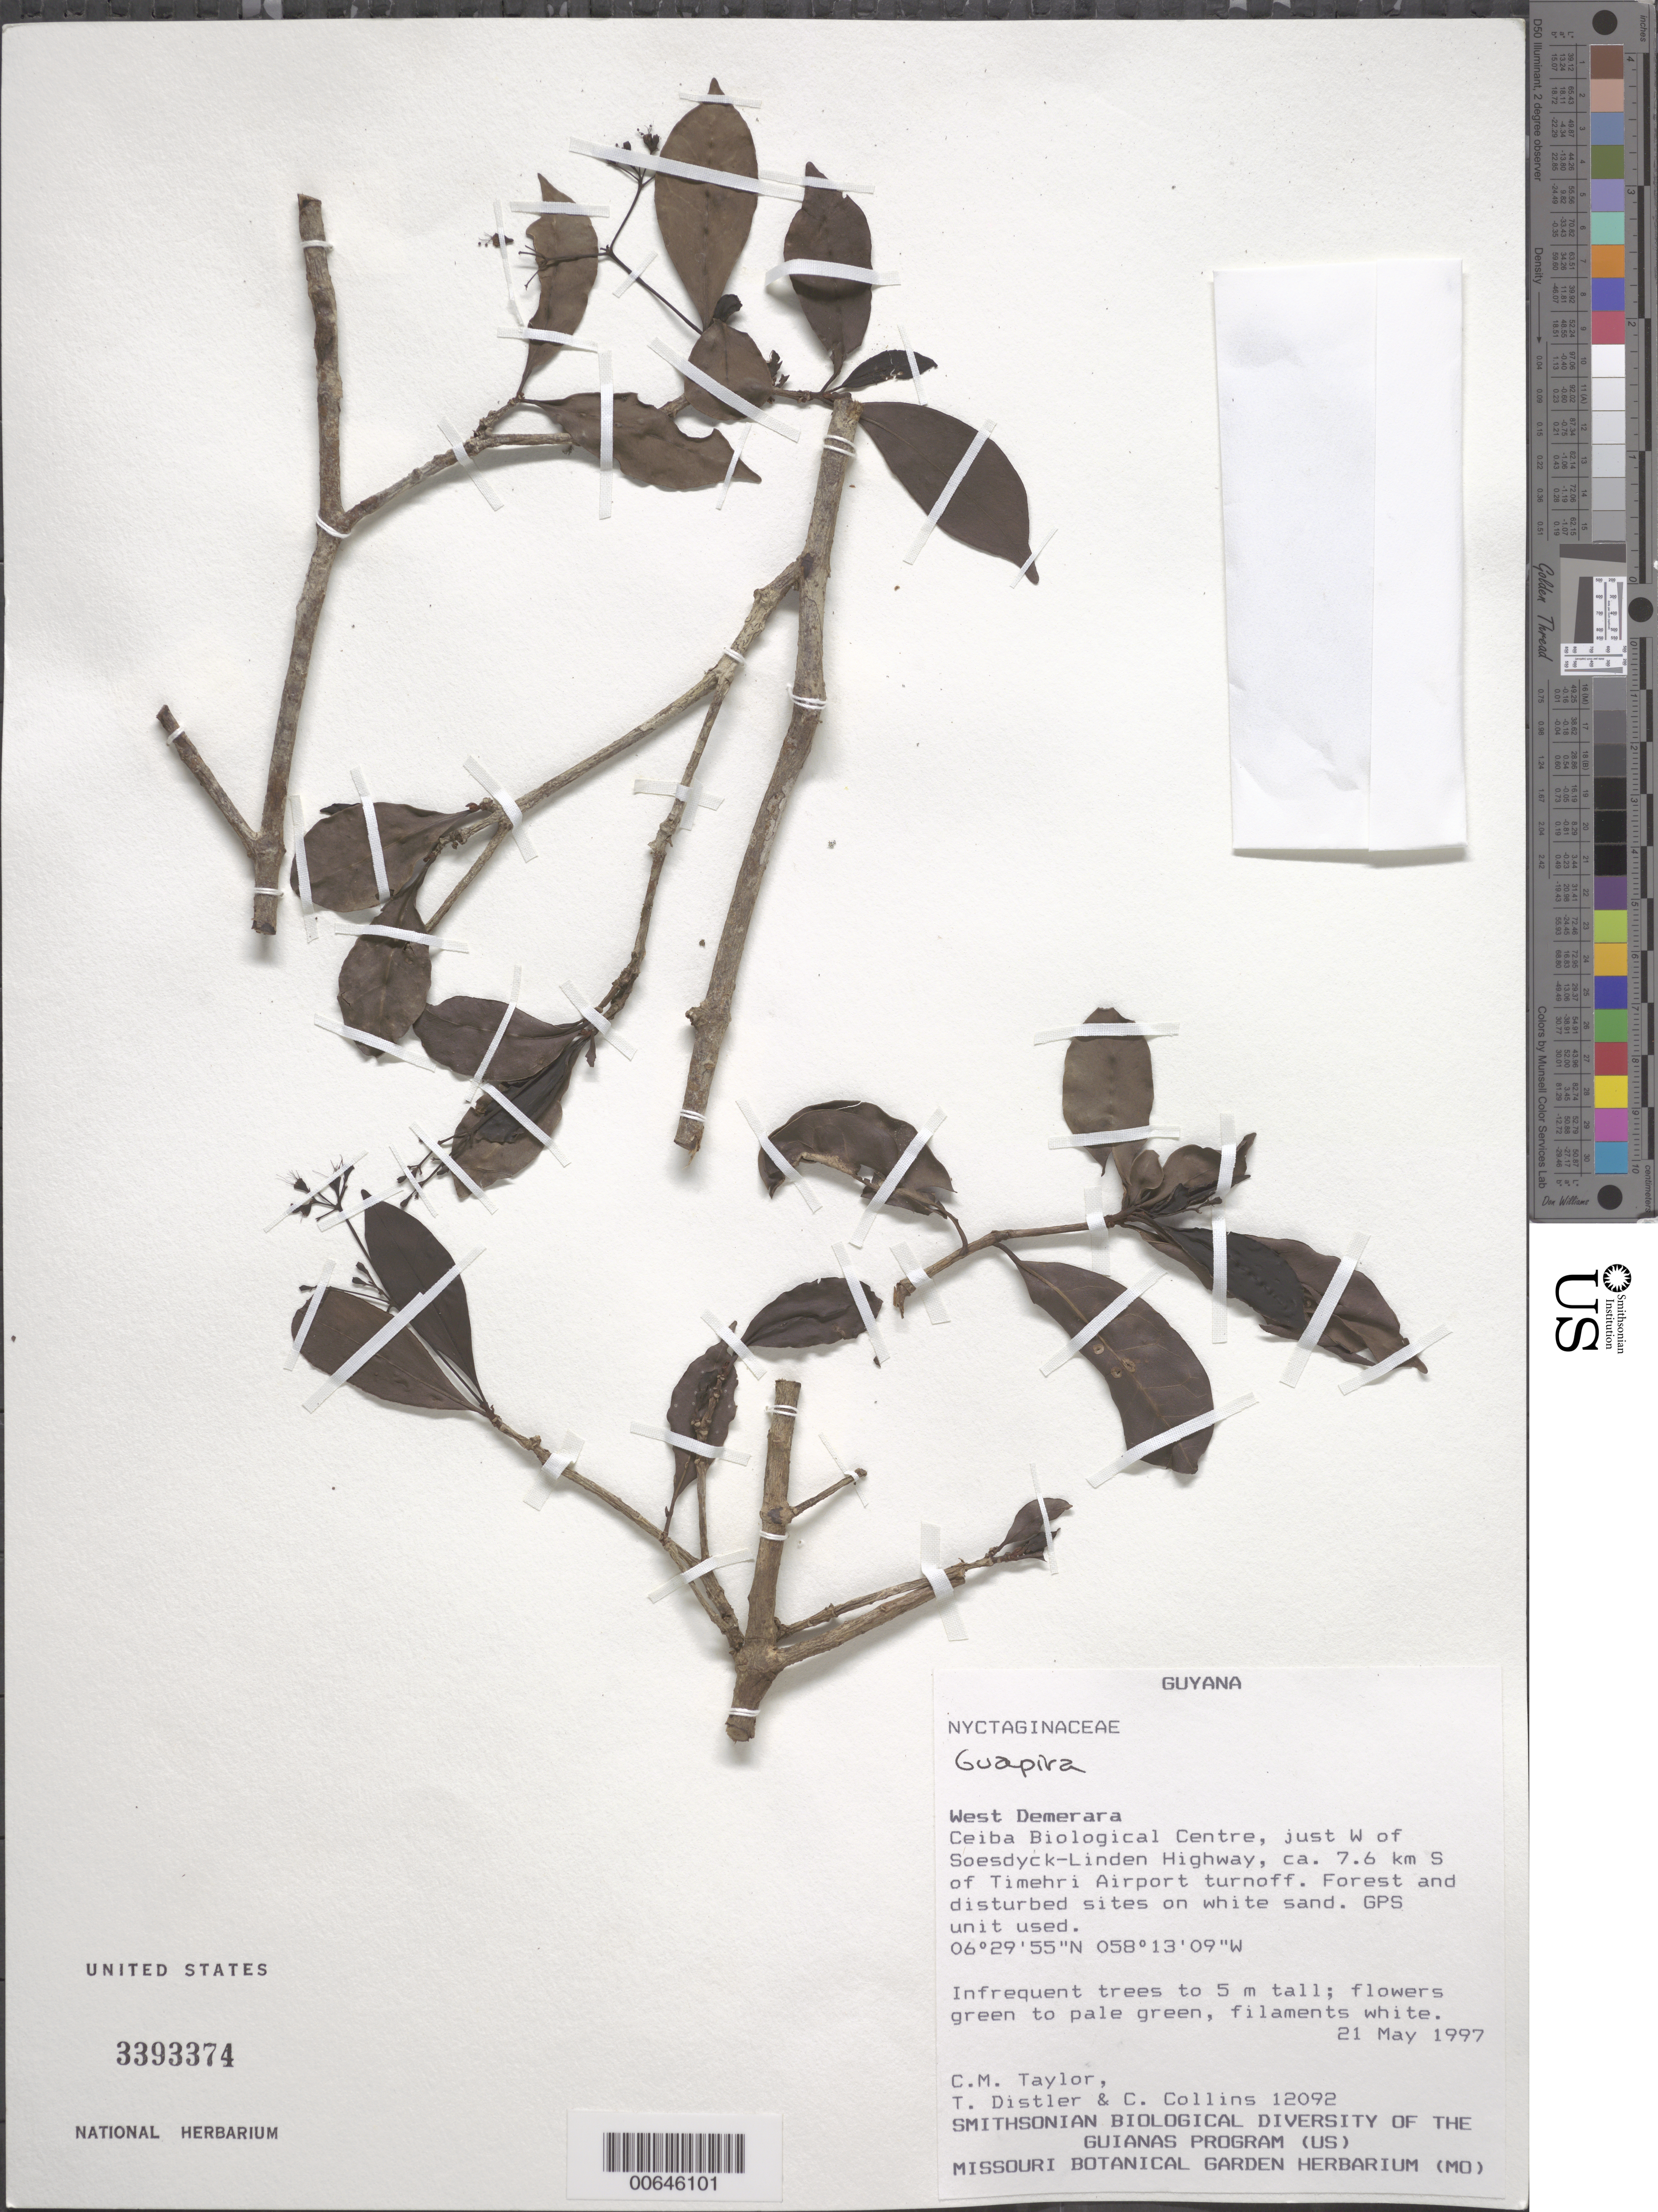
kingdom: Plantae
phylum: Tracheophyta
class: Magnoliopsida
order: Caryophyllales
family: Nyctaginaceae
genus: Guapira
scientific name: Guapira sp.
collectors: C. M. Taylor, T. Distler & C. Collins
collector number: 12092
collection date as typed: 21 May 1997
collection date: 1997-05-21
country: Guyana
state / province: Demerara-Mahaica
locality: Ceiba Biological Centre, just W of Soesdyck-Linden Hwy, ca. 7.6 km S of Timehri Airport turnoff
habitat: Forest & disturbed sites on white sand. Infrequent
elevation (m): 15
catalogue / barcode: US 3393374